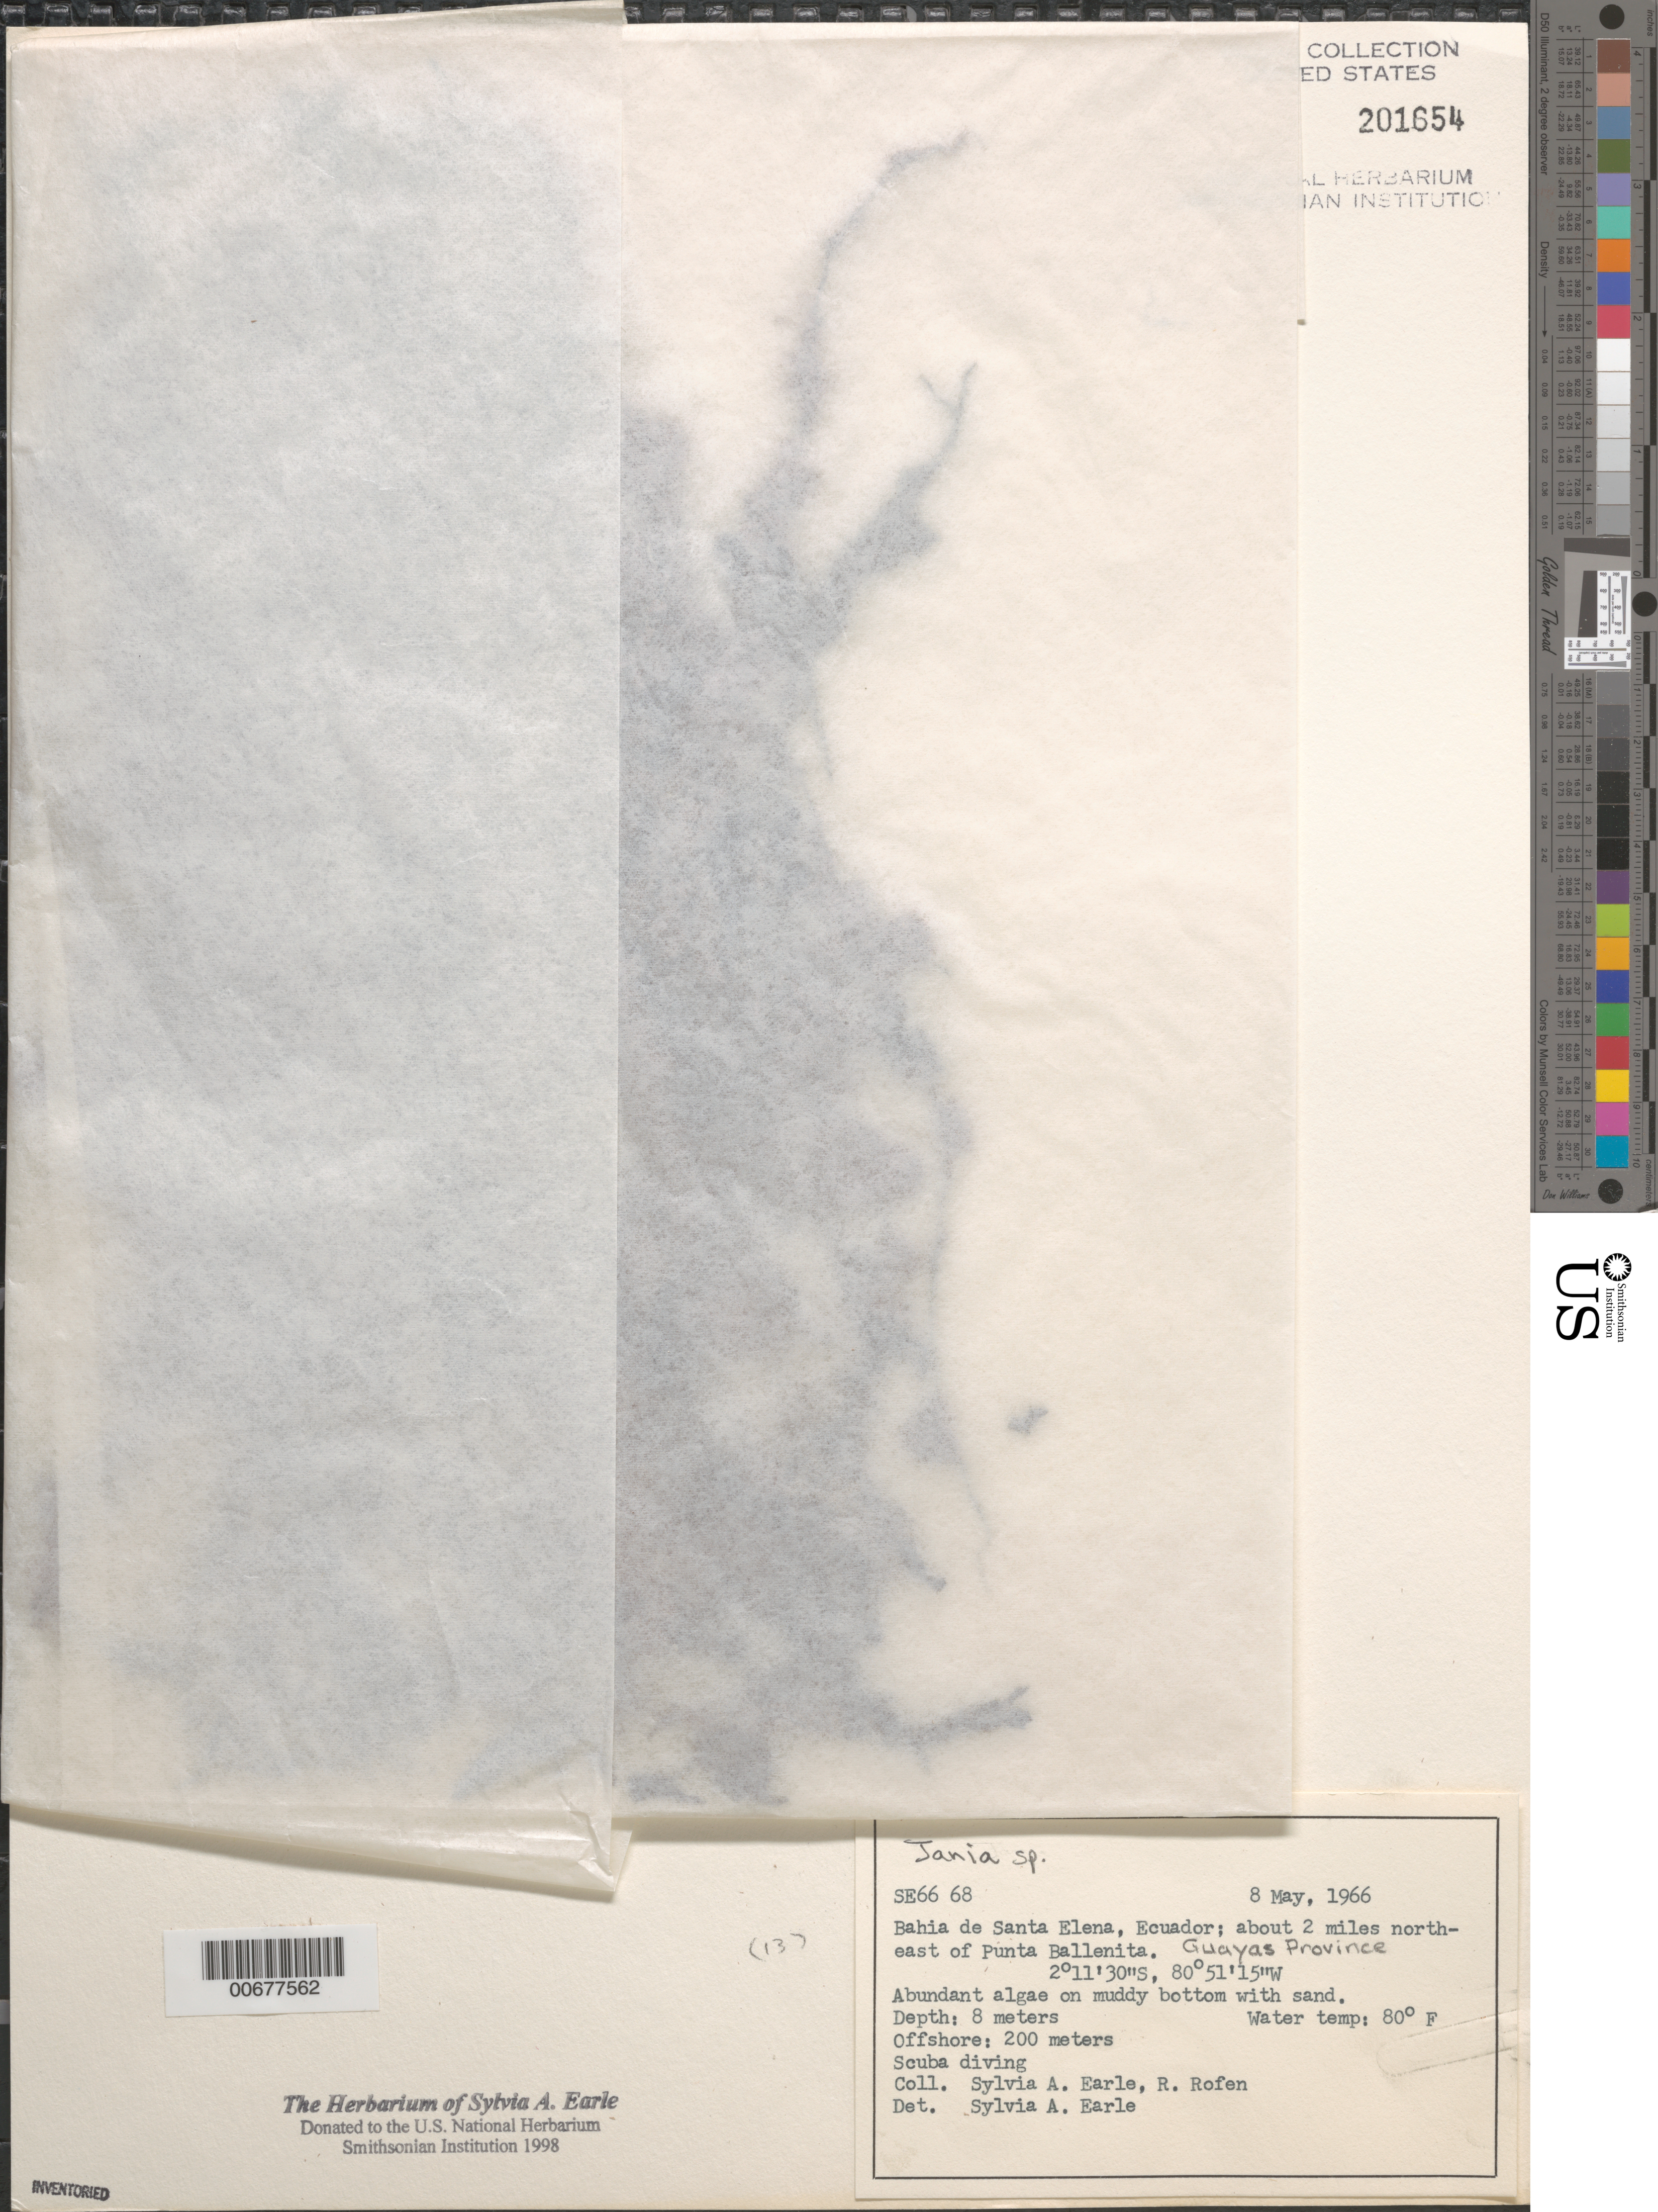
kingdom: Plantae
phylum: Rhodophyta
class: Florideophyceae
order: Corallinales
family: Corallinaceae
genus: Jania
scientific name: Jania sp.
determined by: Earle, S. A.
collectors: S. A. Earle & R. Rofen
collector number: SE 6668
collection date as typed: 08 May 1966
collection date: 1966-05-08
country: Ecuador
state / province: Guayas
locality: Bahia de Santa Elena ca. 2 miles NE of Punta Ballenita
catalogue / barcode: US 201654